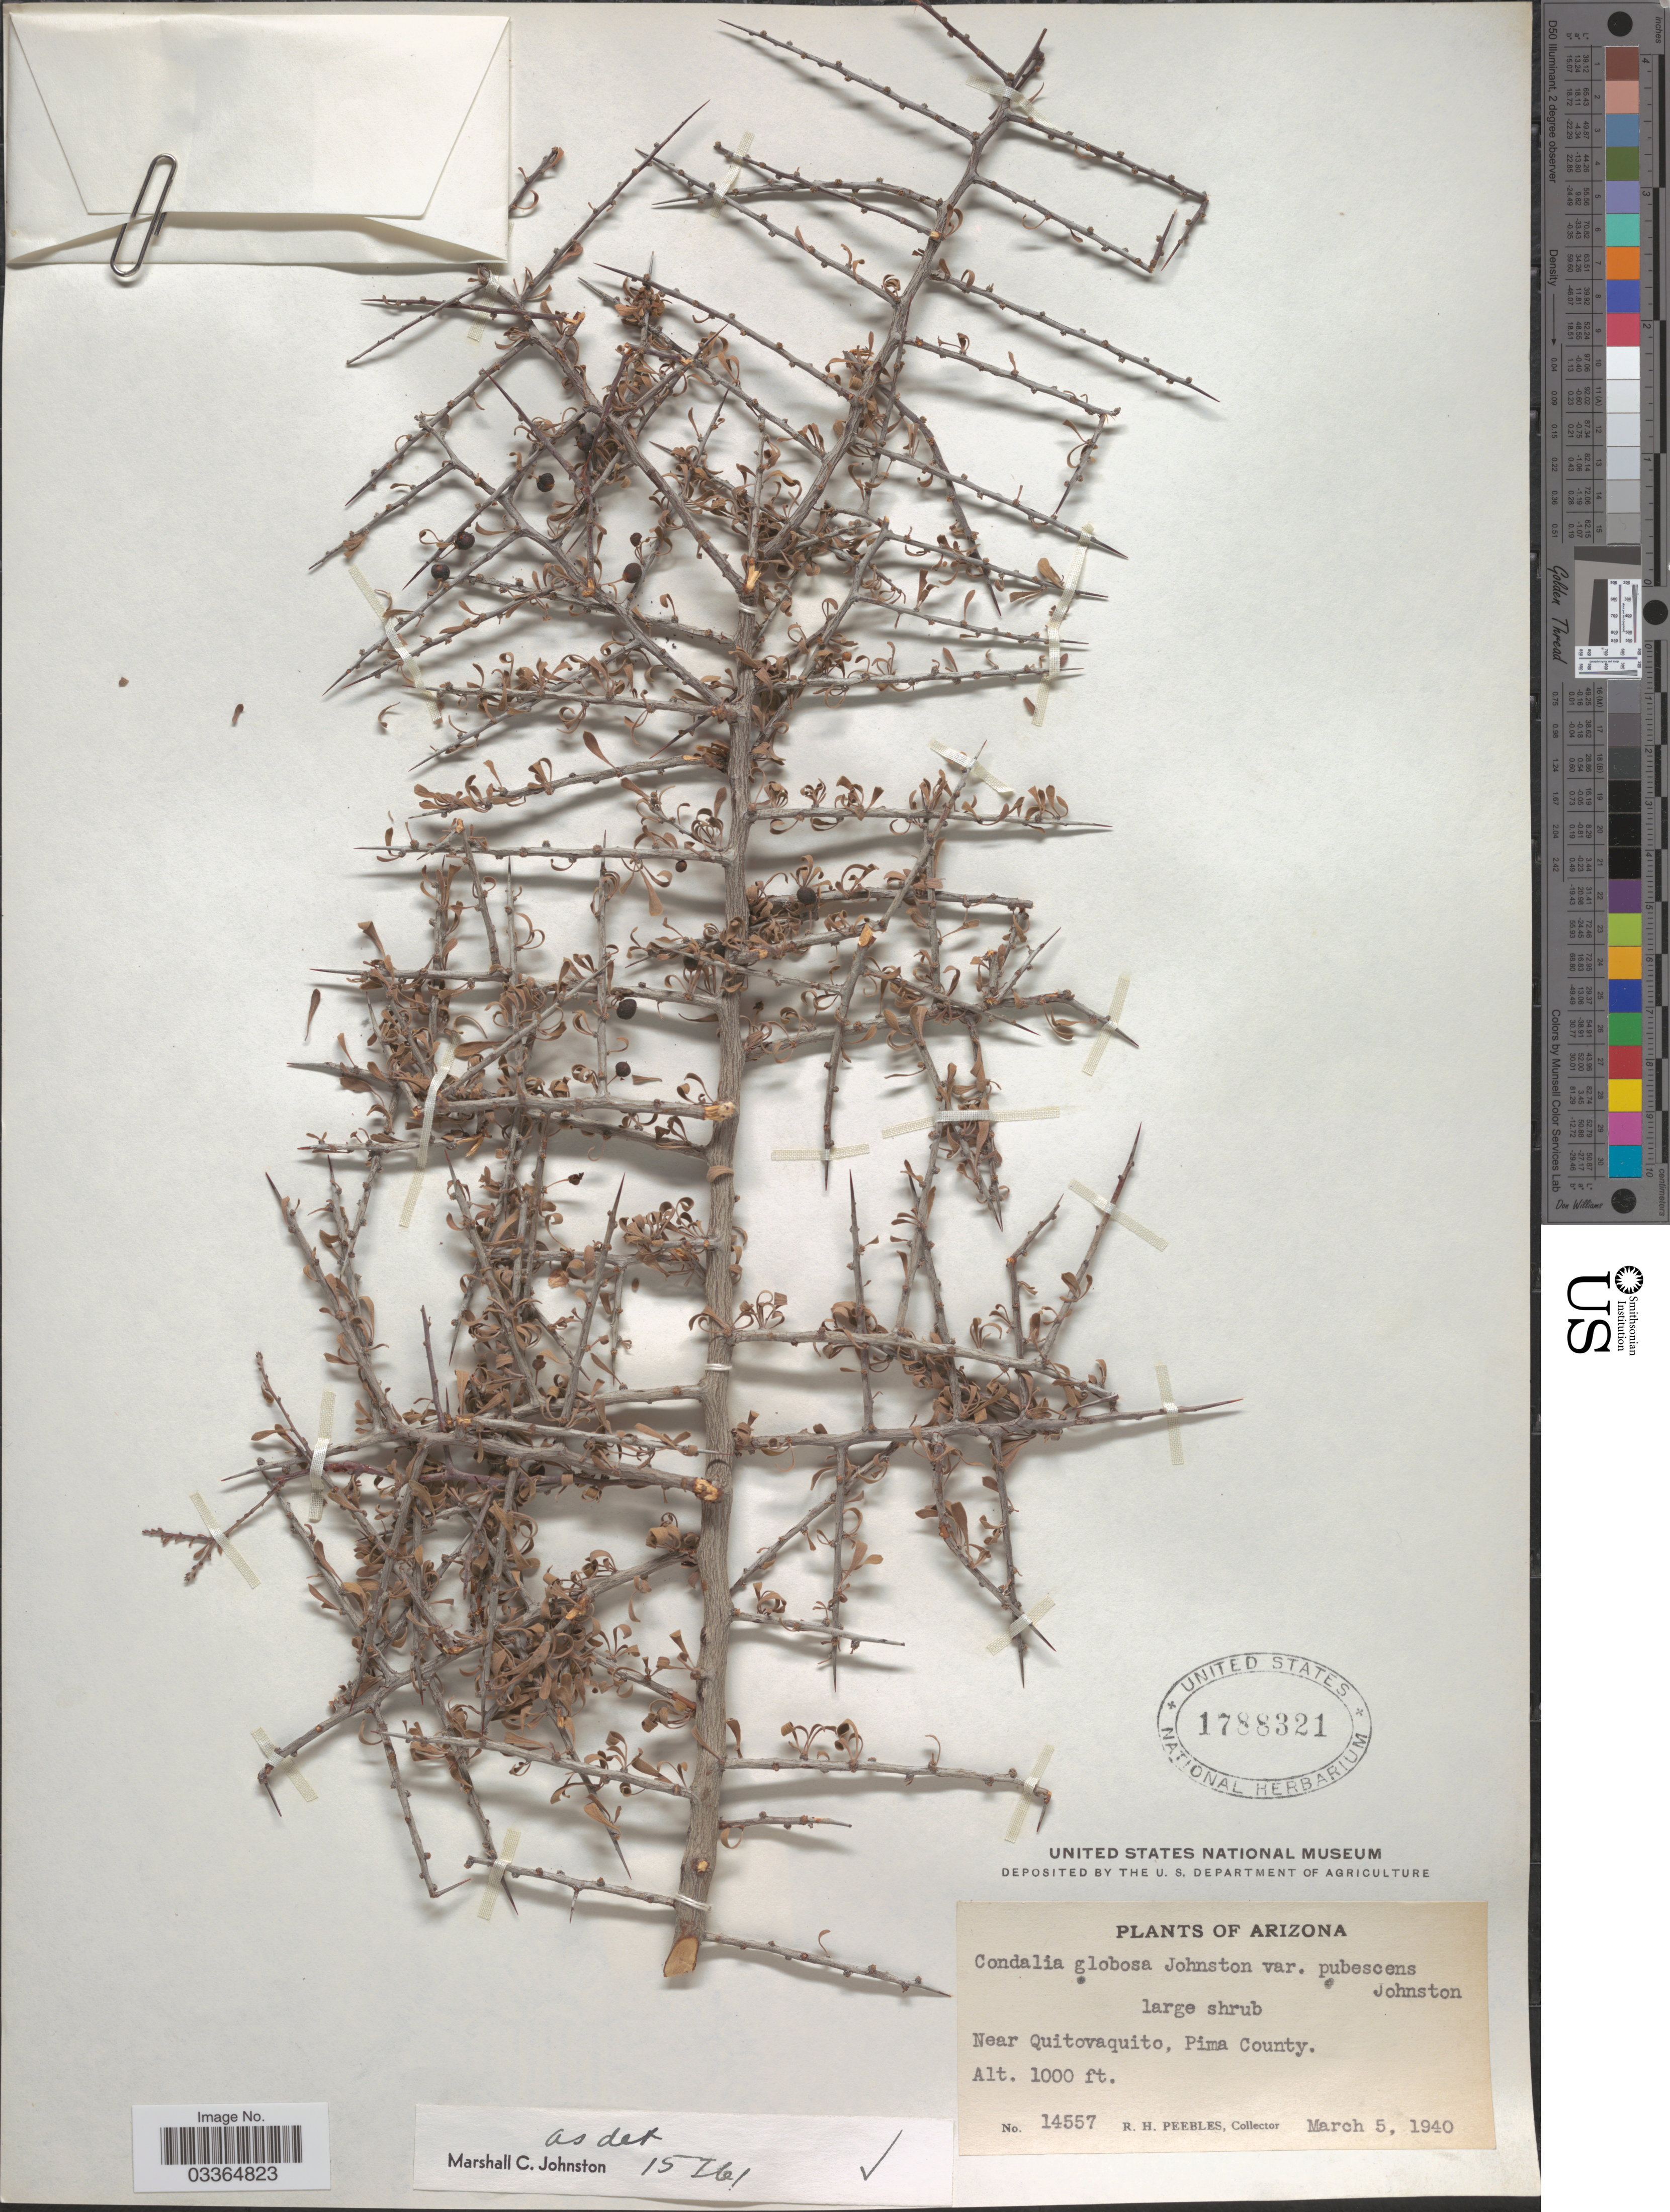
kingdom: Plantae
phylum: Tracheophyta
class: Magnoliopsida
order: Rosales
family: Rhamnaceae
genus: Condalia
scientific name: Condalia globosa var. pubescens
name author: I.M. Johnst.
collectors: R. H. Peebles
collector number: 14557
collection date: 1940-03-05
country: United States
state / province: Arizona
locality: Near Quitovaquito, Pima County.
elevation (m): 305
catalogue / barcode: US 1788321